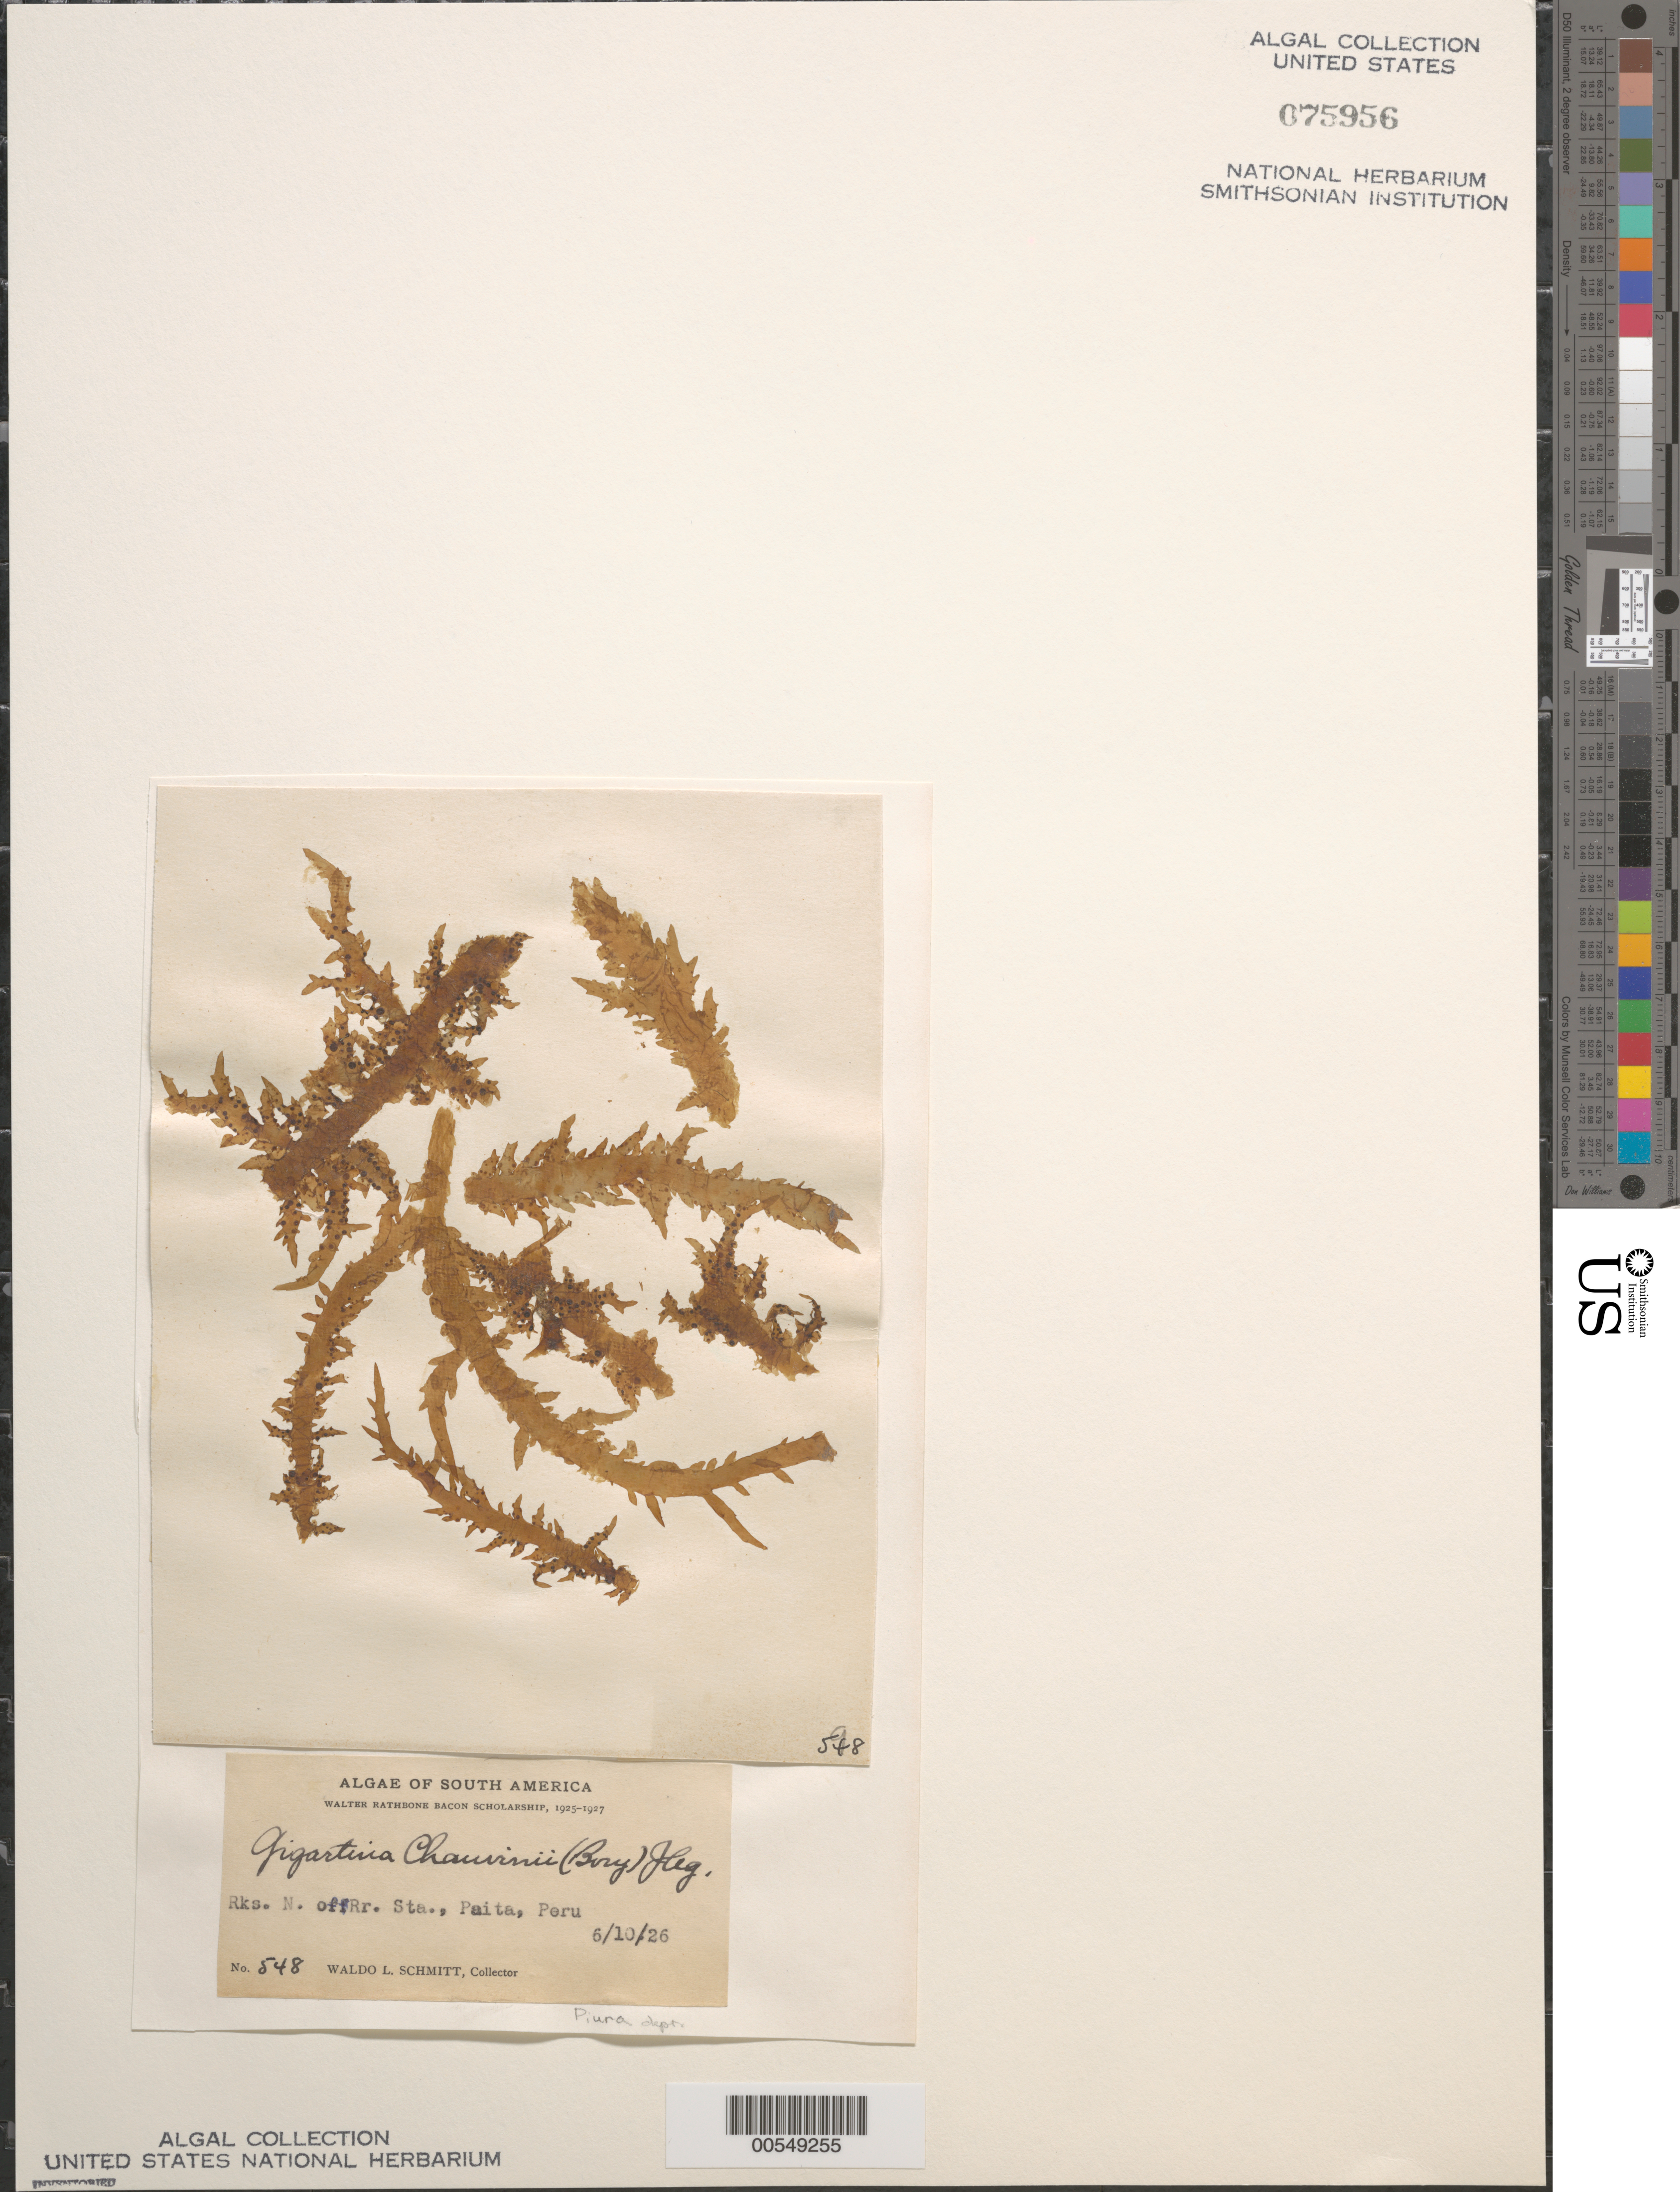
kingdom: Plantae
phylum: Rhodophyta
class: Florideophyceae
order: Gigartinales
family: Gigartinaceae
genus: Chondracanthus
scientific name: Chondracanthus chauvinii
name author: (Bory) Kütz.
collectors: W. L. Schmitt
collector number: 548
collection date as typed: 10 Jun 1926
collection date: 1926-06-10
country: Peru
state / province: Piura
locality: Paita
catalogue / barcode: US 75956